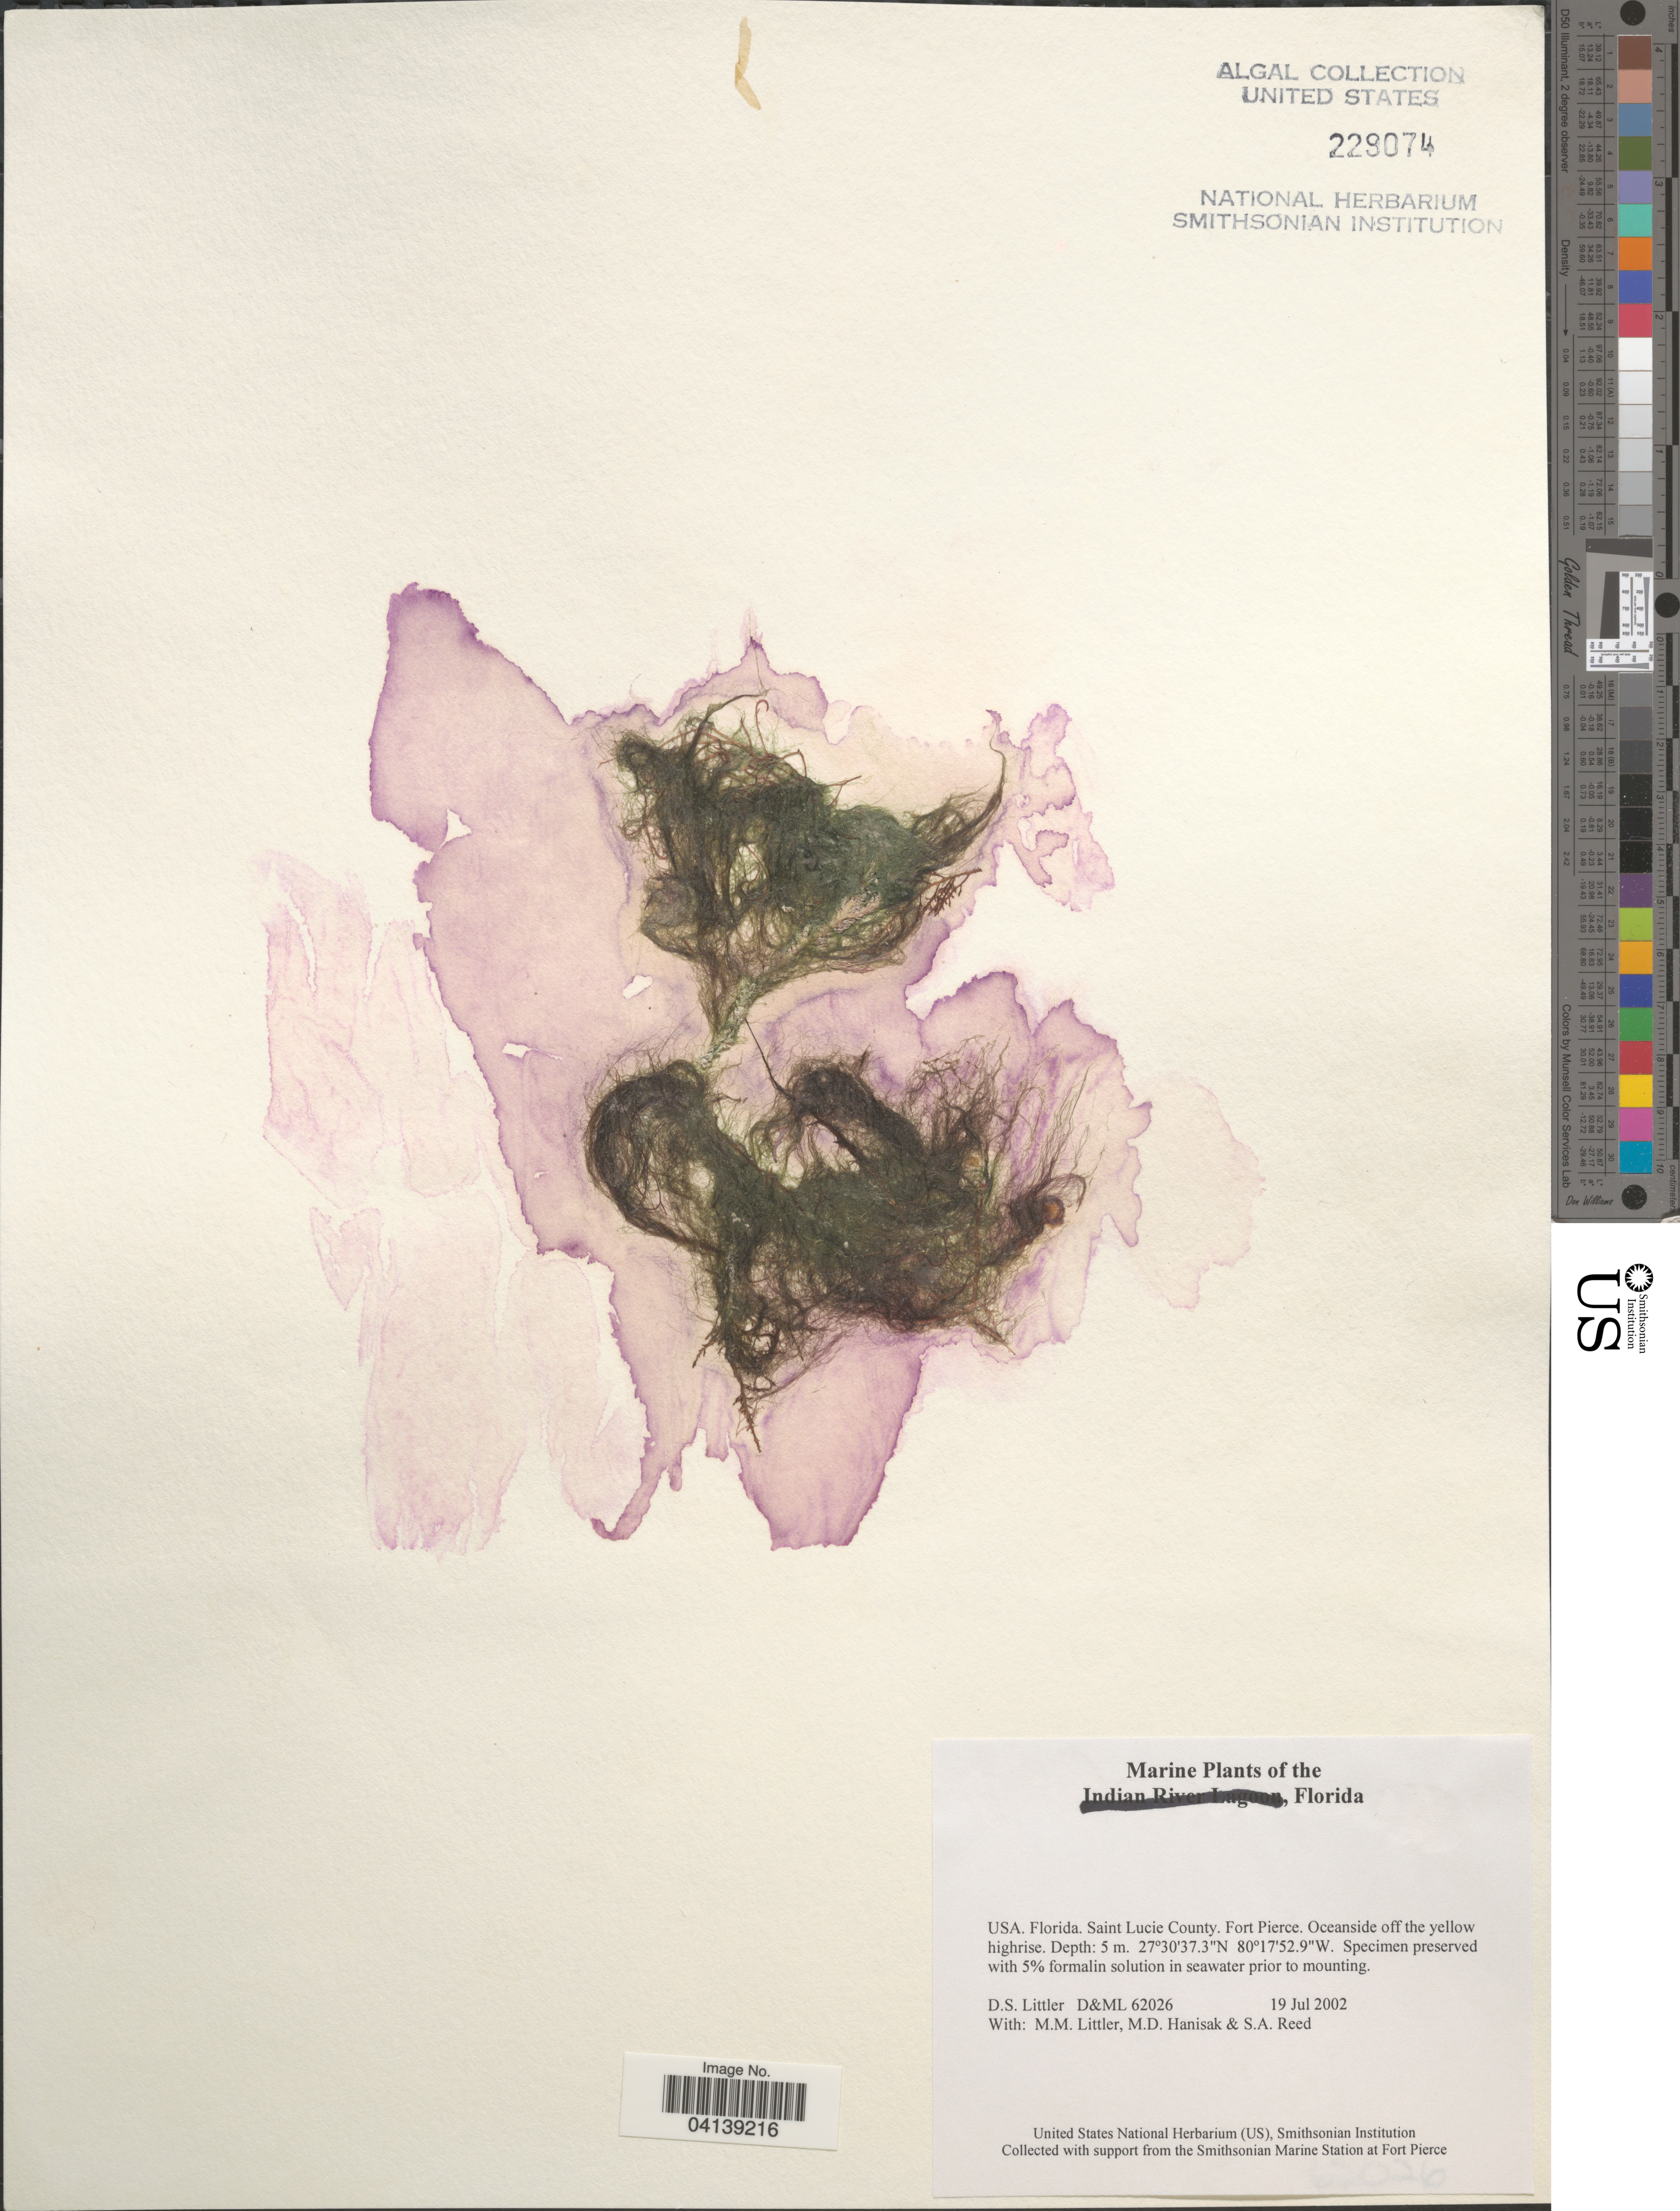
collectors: D. S. Littler, M. Hanisak & S. Reed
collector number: D&ML62026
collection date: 2002-07-19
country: United States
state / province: Florida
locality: Saint Lucie County. Fort Pierce. Oceanside off the yellow highrise.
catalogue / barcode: US 229074